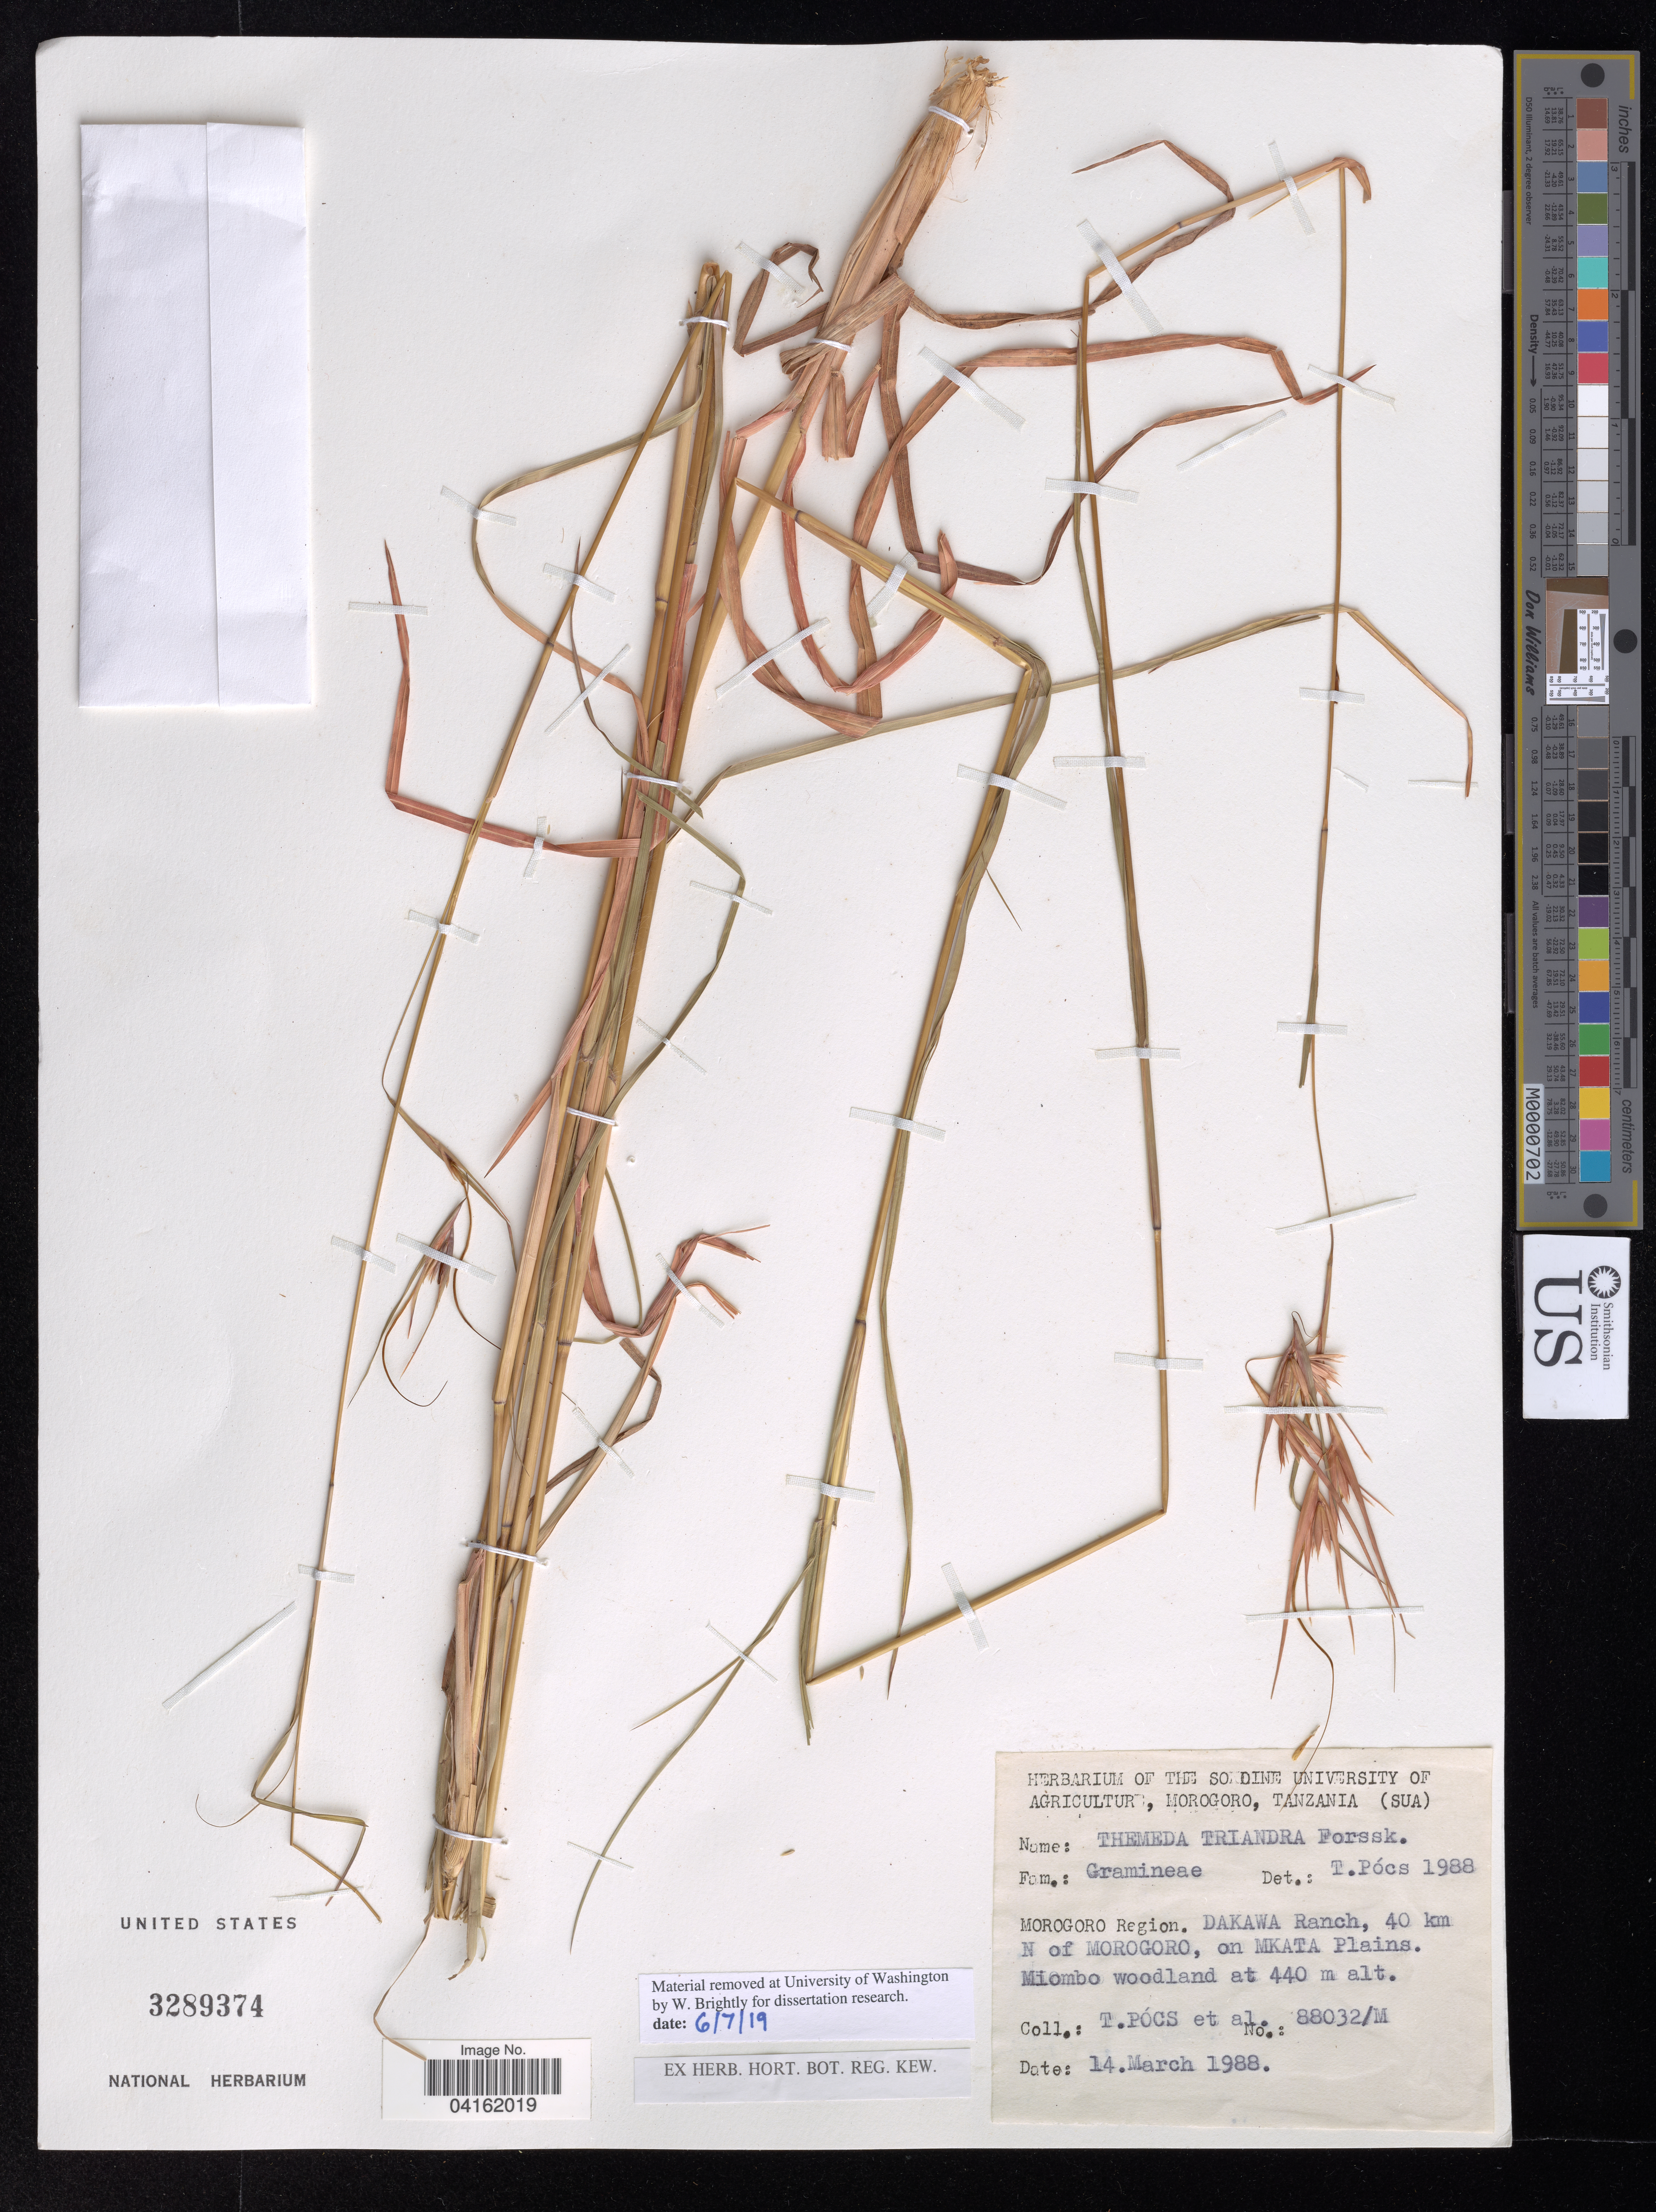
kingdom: Plantae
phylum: Tracheophyta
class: Liliopsida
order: Poales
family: Poaceae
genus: Themeda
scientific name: Themeda triandra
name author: Forssk.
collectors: T. Pocs & et al.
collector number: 88032/M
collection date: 1988-03-14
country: Tanzania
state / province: Morogoro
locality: Dakawa Ranch, 40 km N of Morogoro, on Mkata Plains. Miombo woodland.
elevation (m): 440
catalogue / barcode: US 3289374